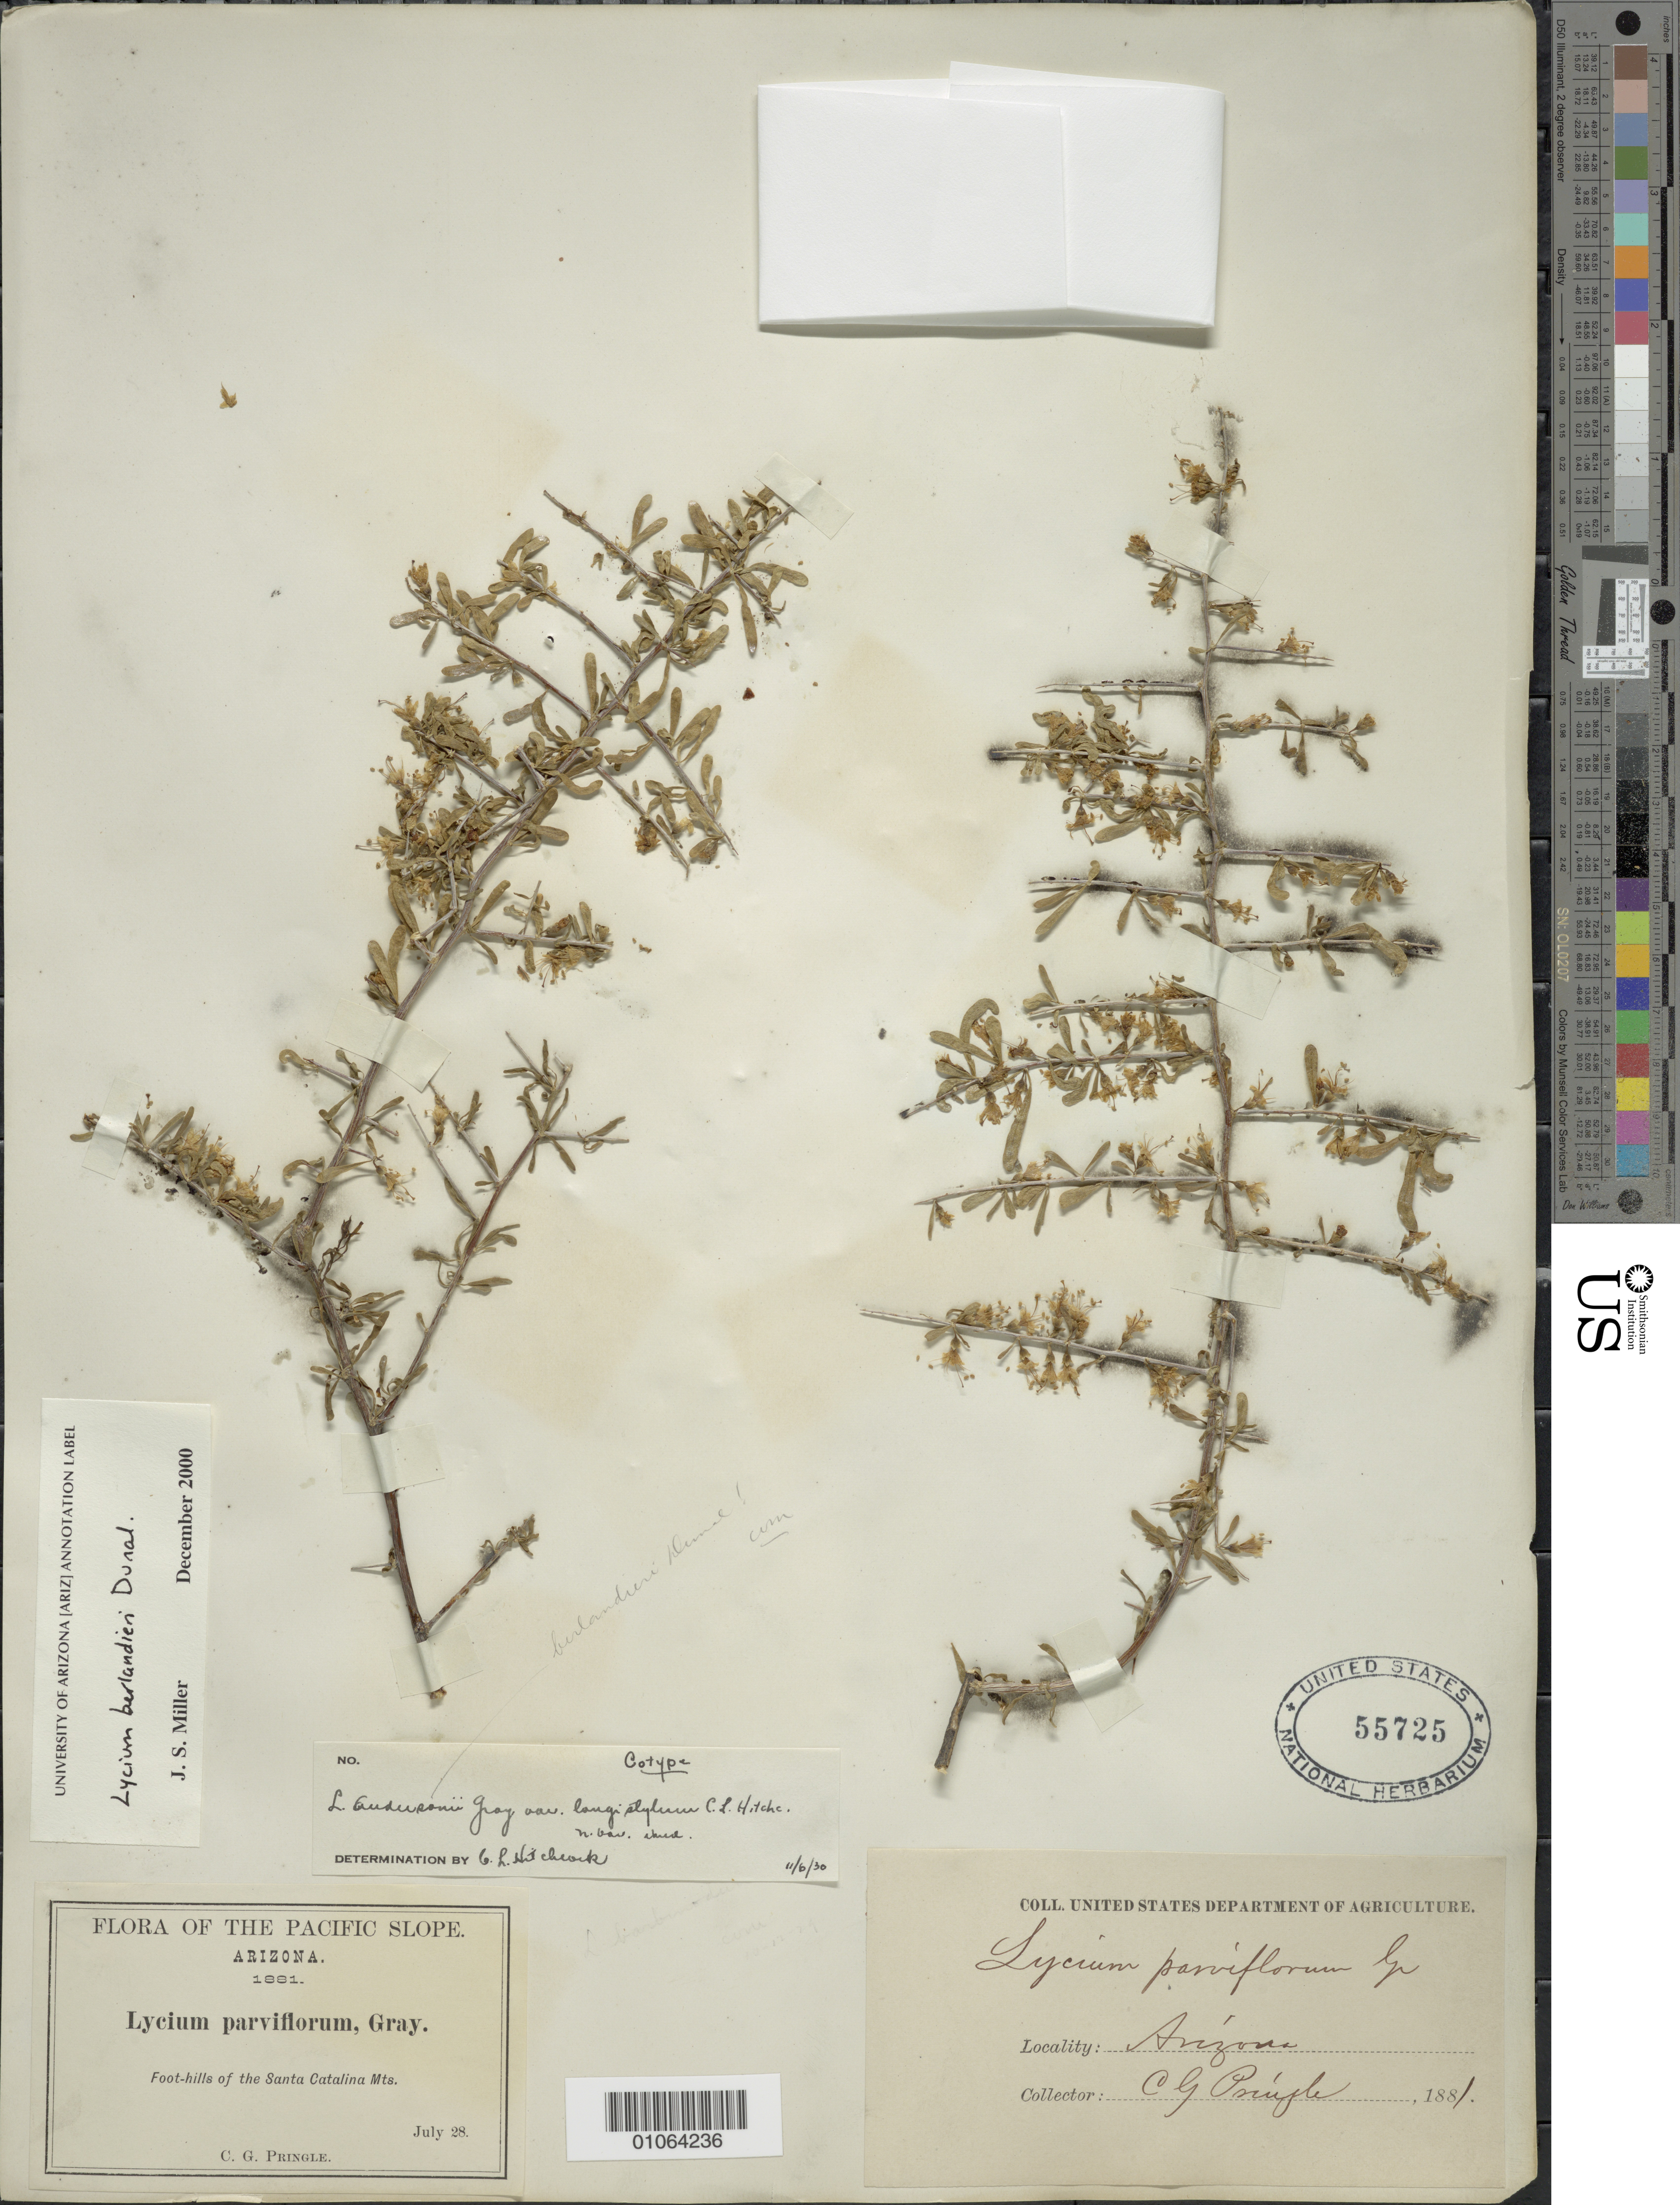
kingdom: Plantae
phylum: Tracheophyta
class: Magnoliopsida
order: Solanales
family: Solanaceae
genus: Lycium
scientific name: Lycium berlandieri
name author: Dunal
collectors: C. G. Pringle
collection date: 1881-07-28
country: United States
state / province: Arizona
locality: Foot-hills of the Santa Catalina Mts.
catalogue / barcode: US 55725